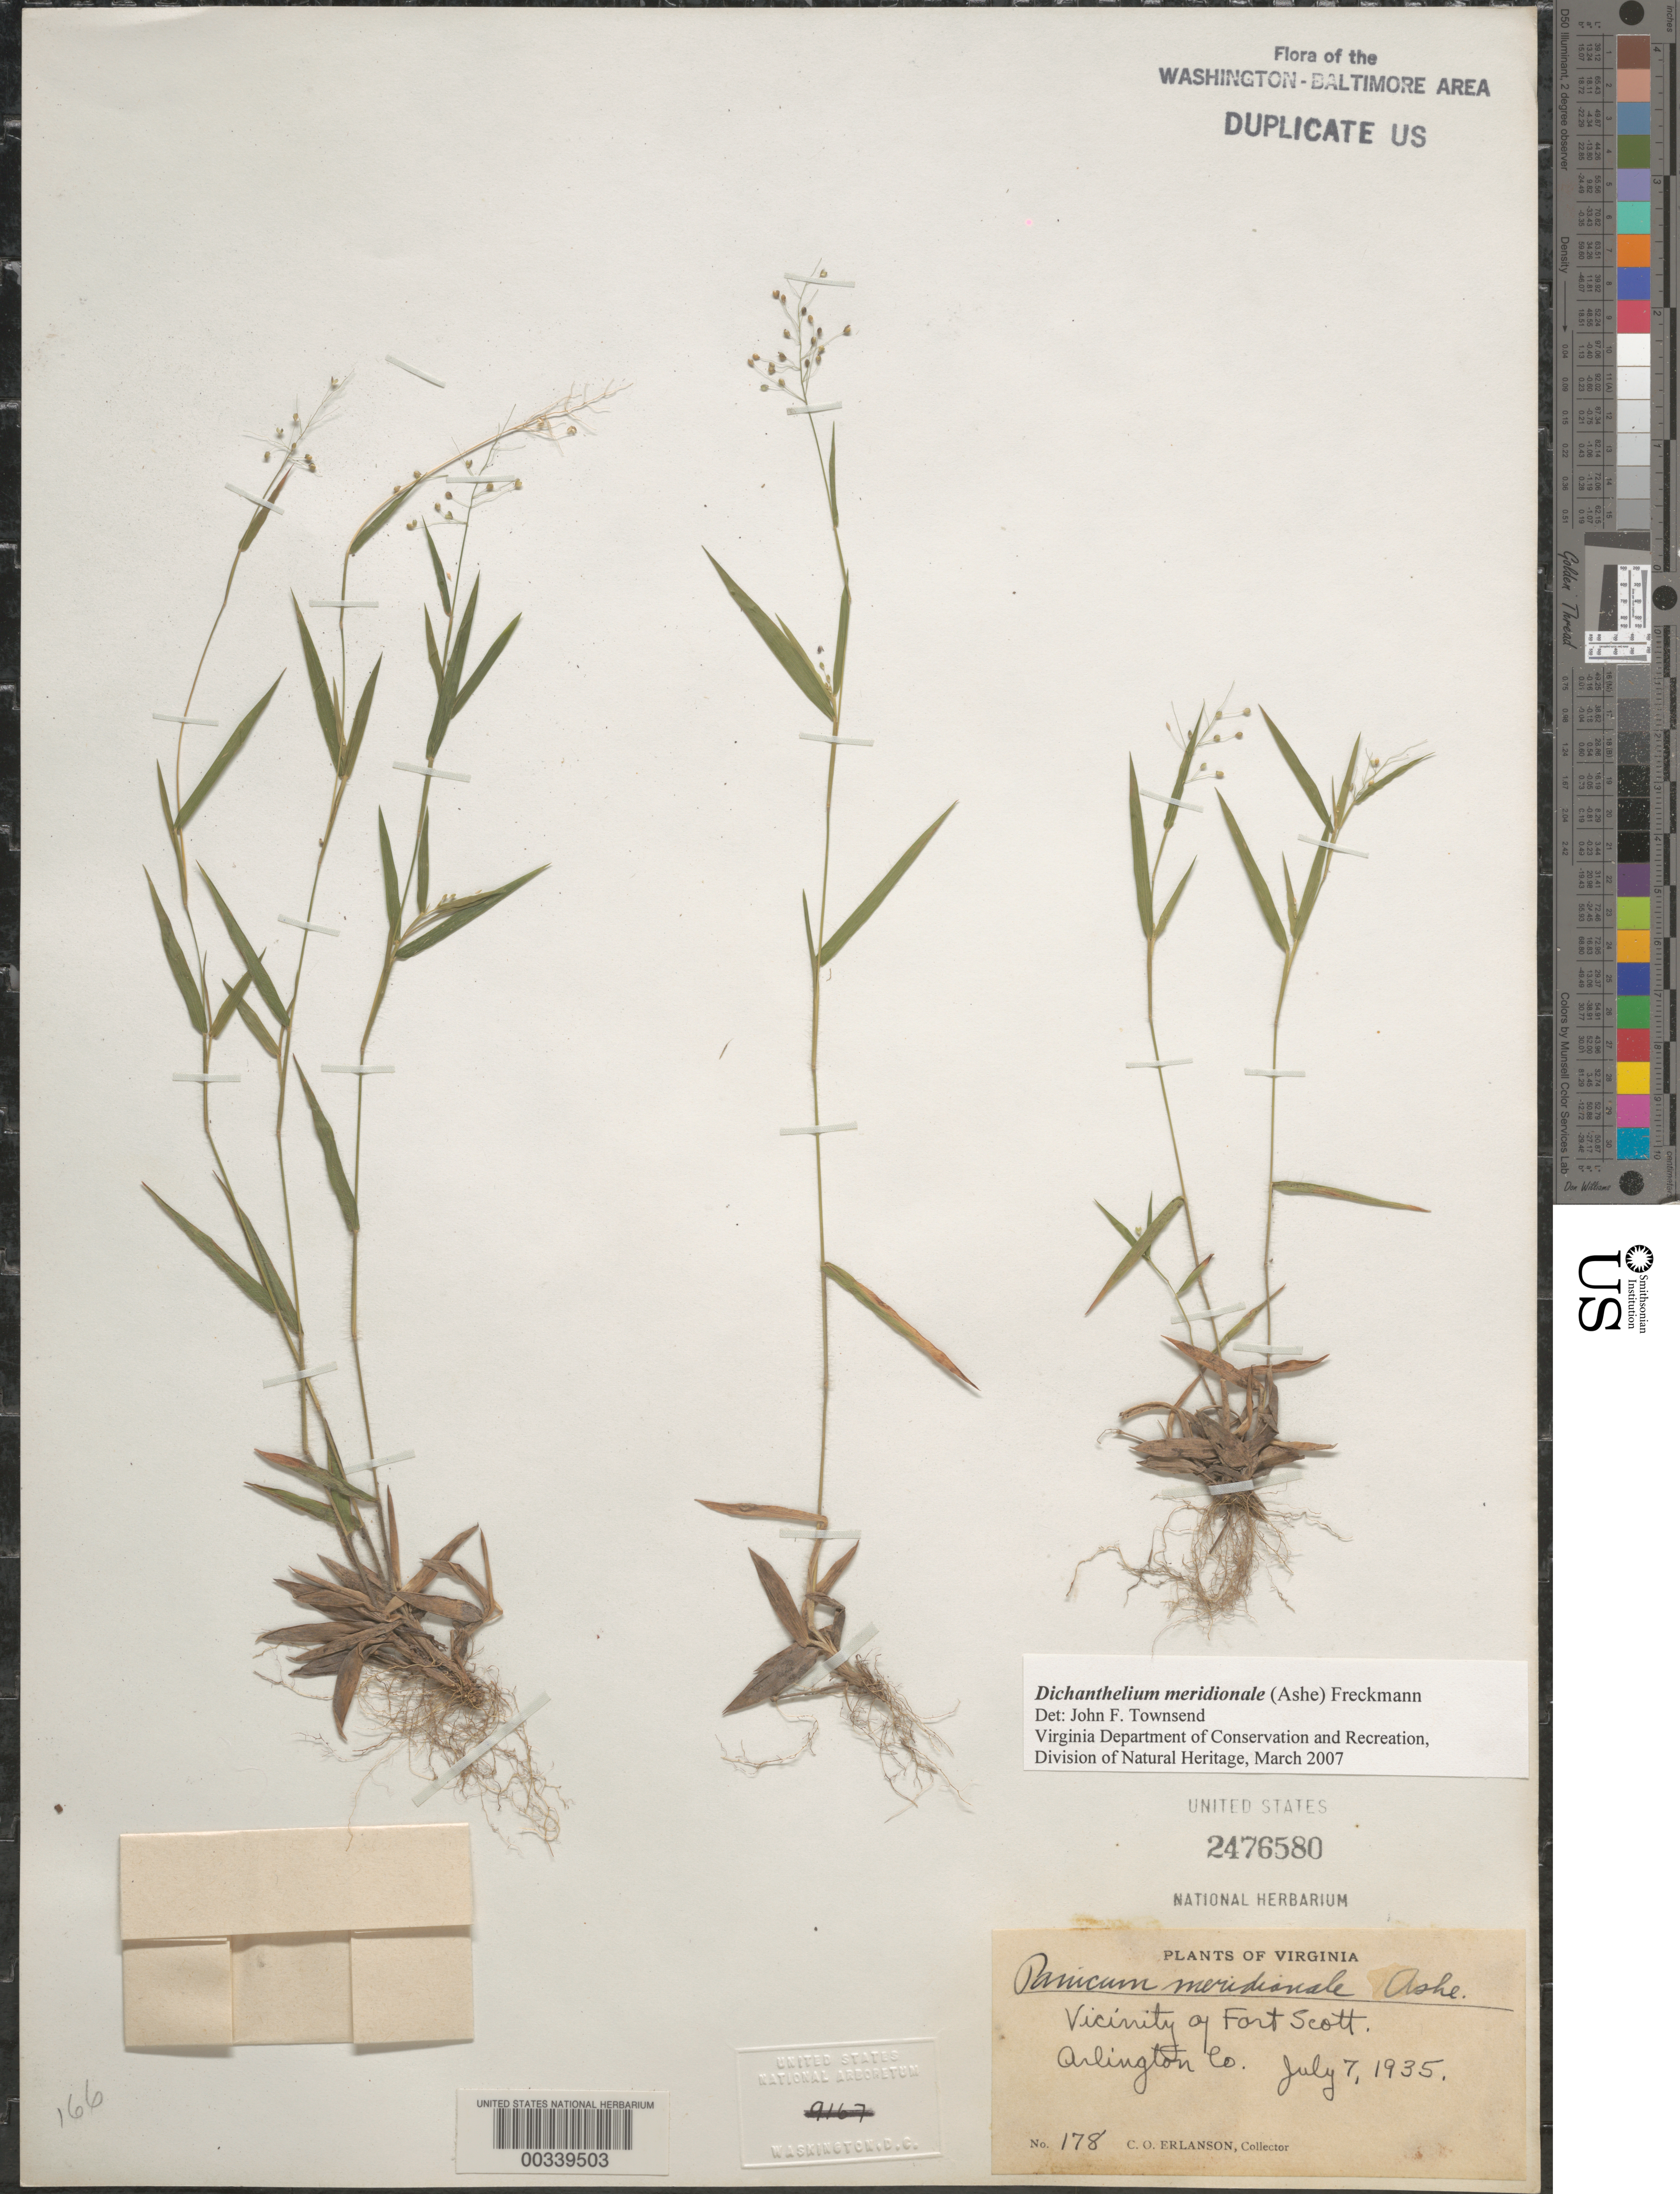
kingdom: Plantae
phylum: Tracheophyta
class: Liliopsida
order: Poales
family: Poaceae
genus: Dichanthelium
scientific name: Dichanthelium meridionale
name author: (Ashe) Freckmann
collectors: C. O. Erlanson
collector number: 178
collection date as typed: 07 Jul 1935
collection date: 1935-07-07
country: United States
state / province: Virginia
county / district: Arlington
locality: Vicinity of Fort Scott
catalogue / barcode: US 2476580